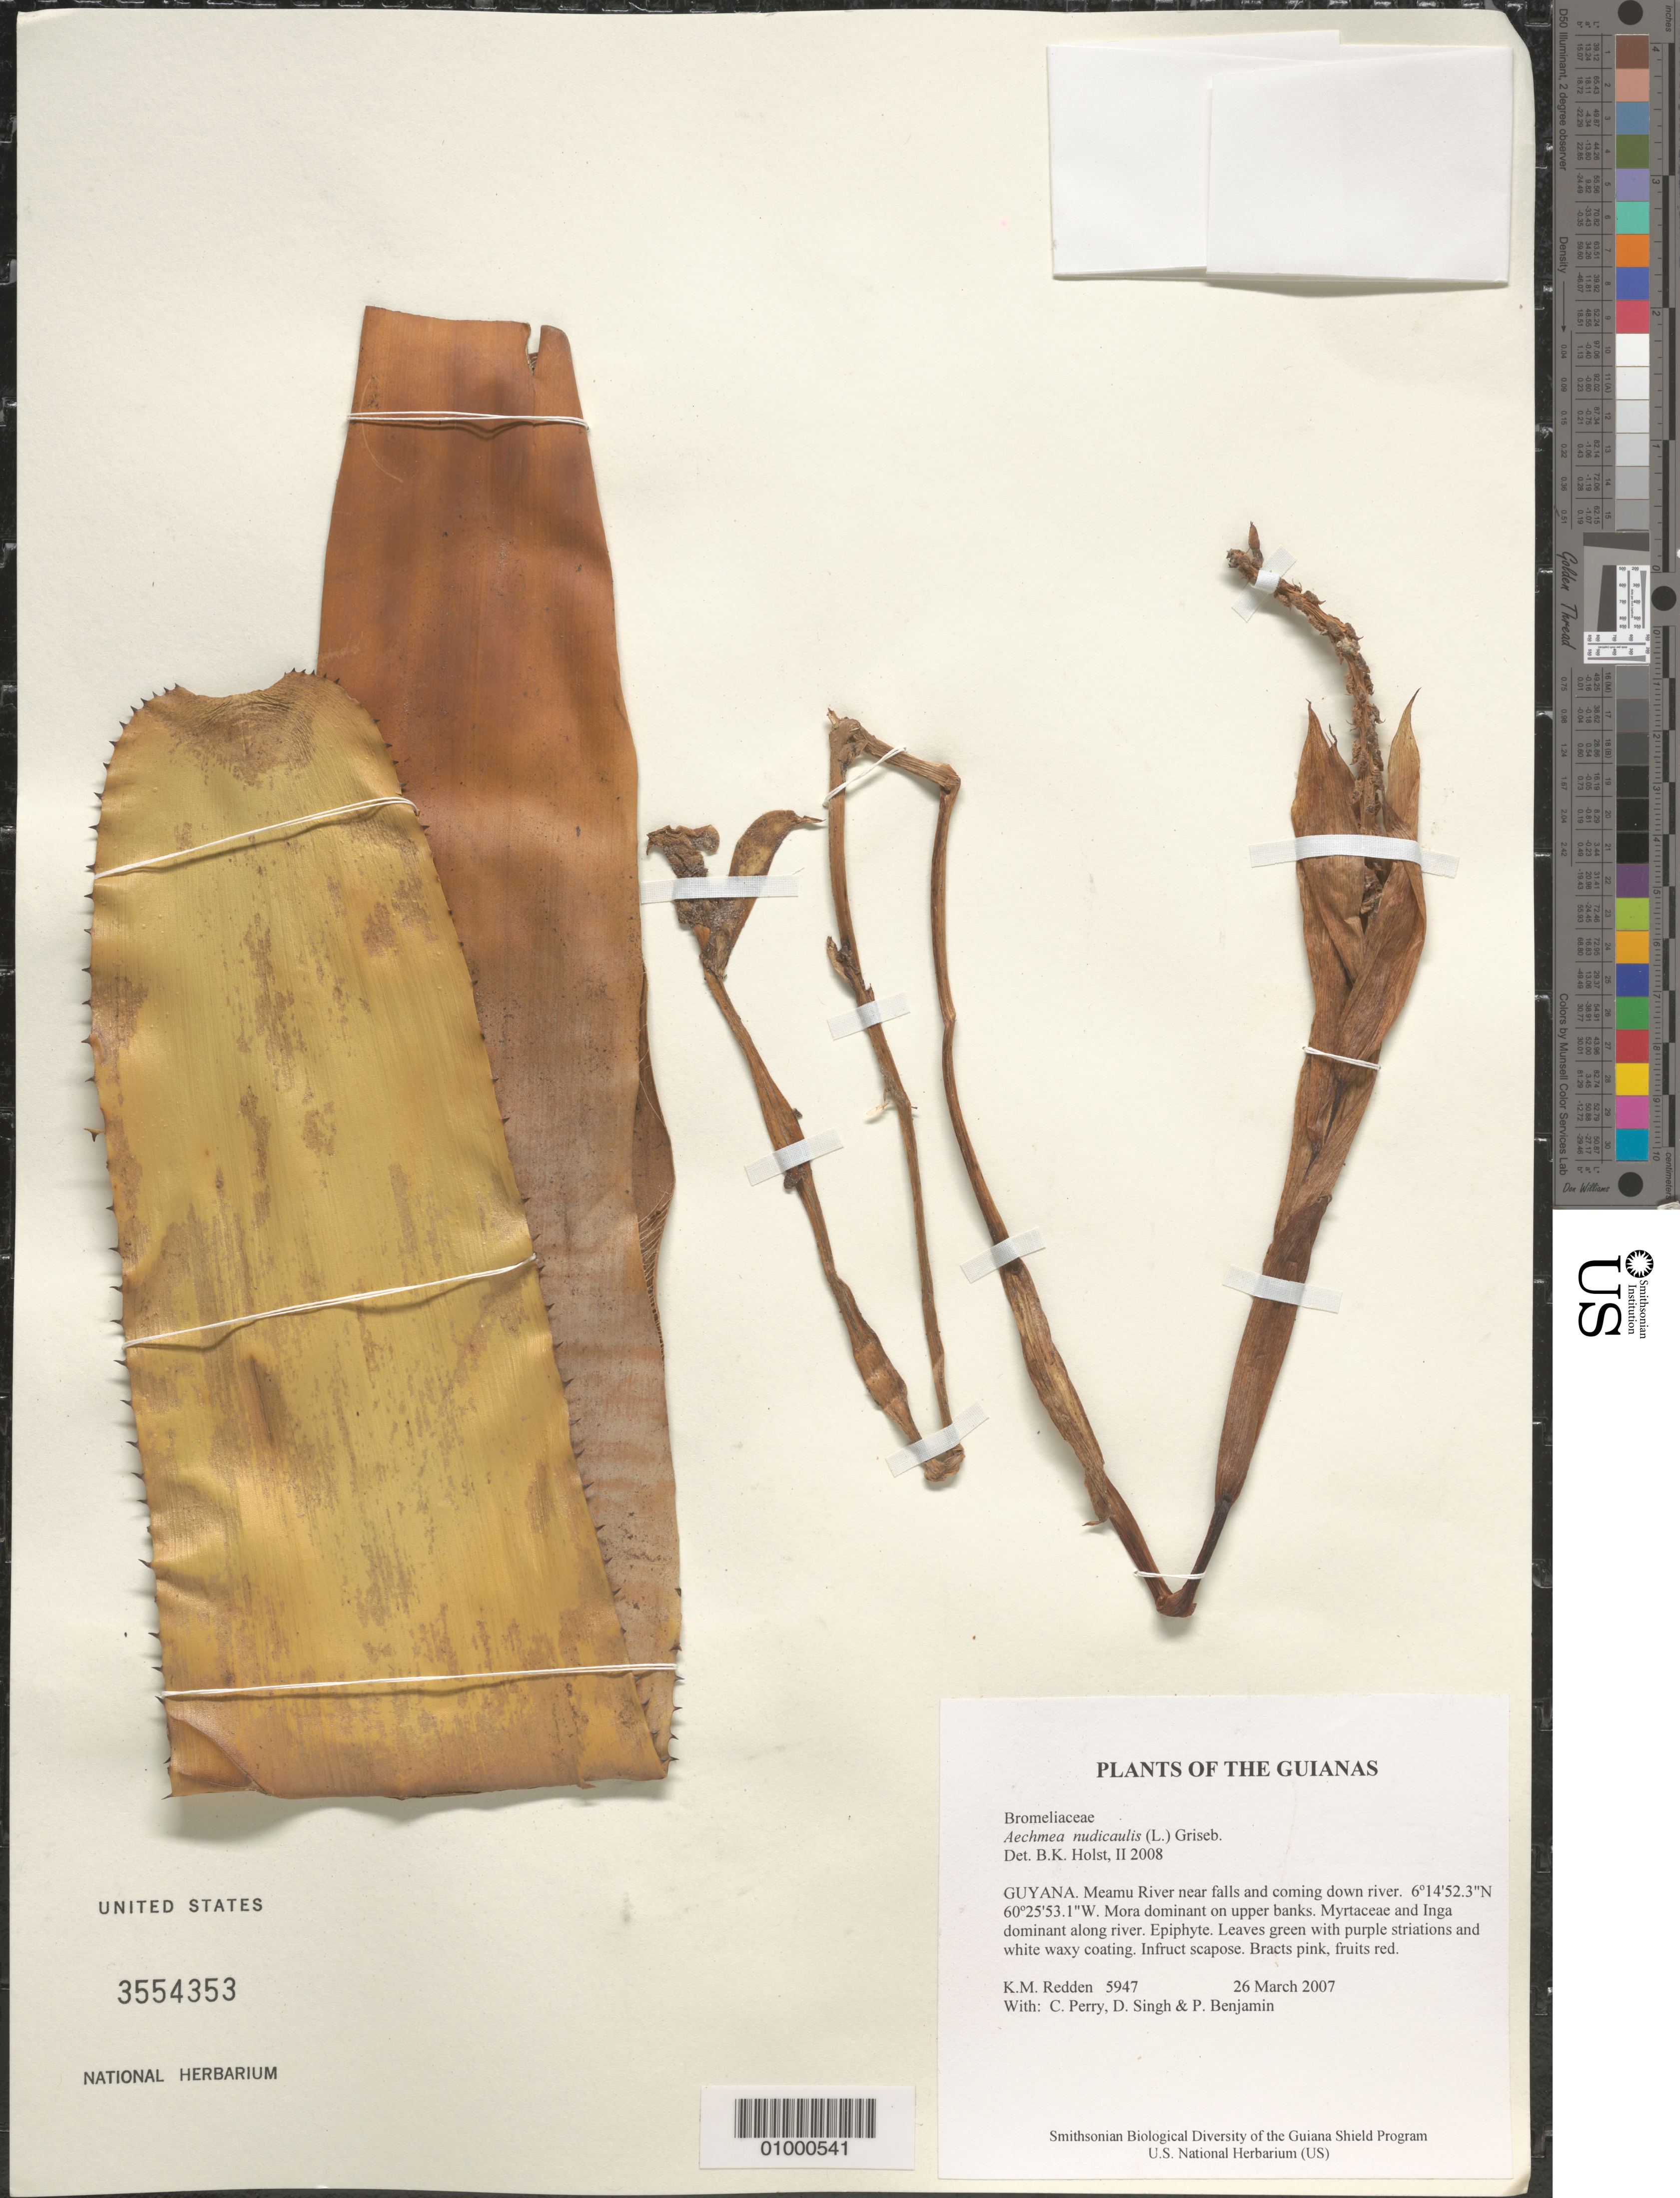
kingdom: Plantae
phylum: Tracheophyta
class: Liliopsida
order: Poales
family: Bromeliaceae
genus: Aechmea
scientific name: Aechmea nudicaulis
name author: (L.) Griseb.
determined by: Holst, Bruce K.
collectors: K. M. Redden, C. Perry, D. Singh & P. Benjamin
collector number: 5947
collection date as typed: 26 March 2007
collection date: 2007-03-26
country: Guyana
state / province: Cuyuni-Mazaruni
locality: Meamu River near falls and coming down river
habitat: Mora dominant on upper banks. Myrtaceae and Inga dominant along river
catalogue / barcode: US 3554353